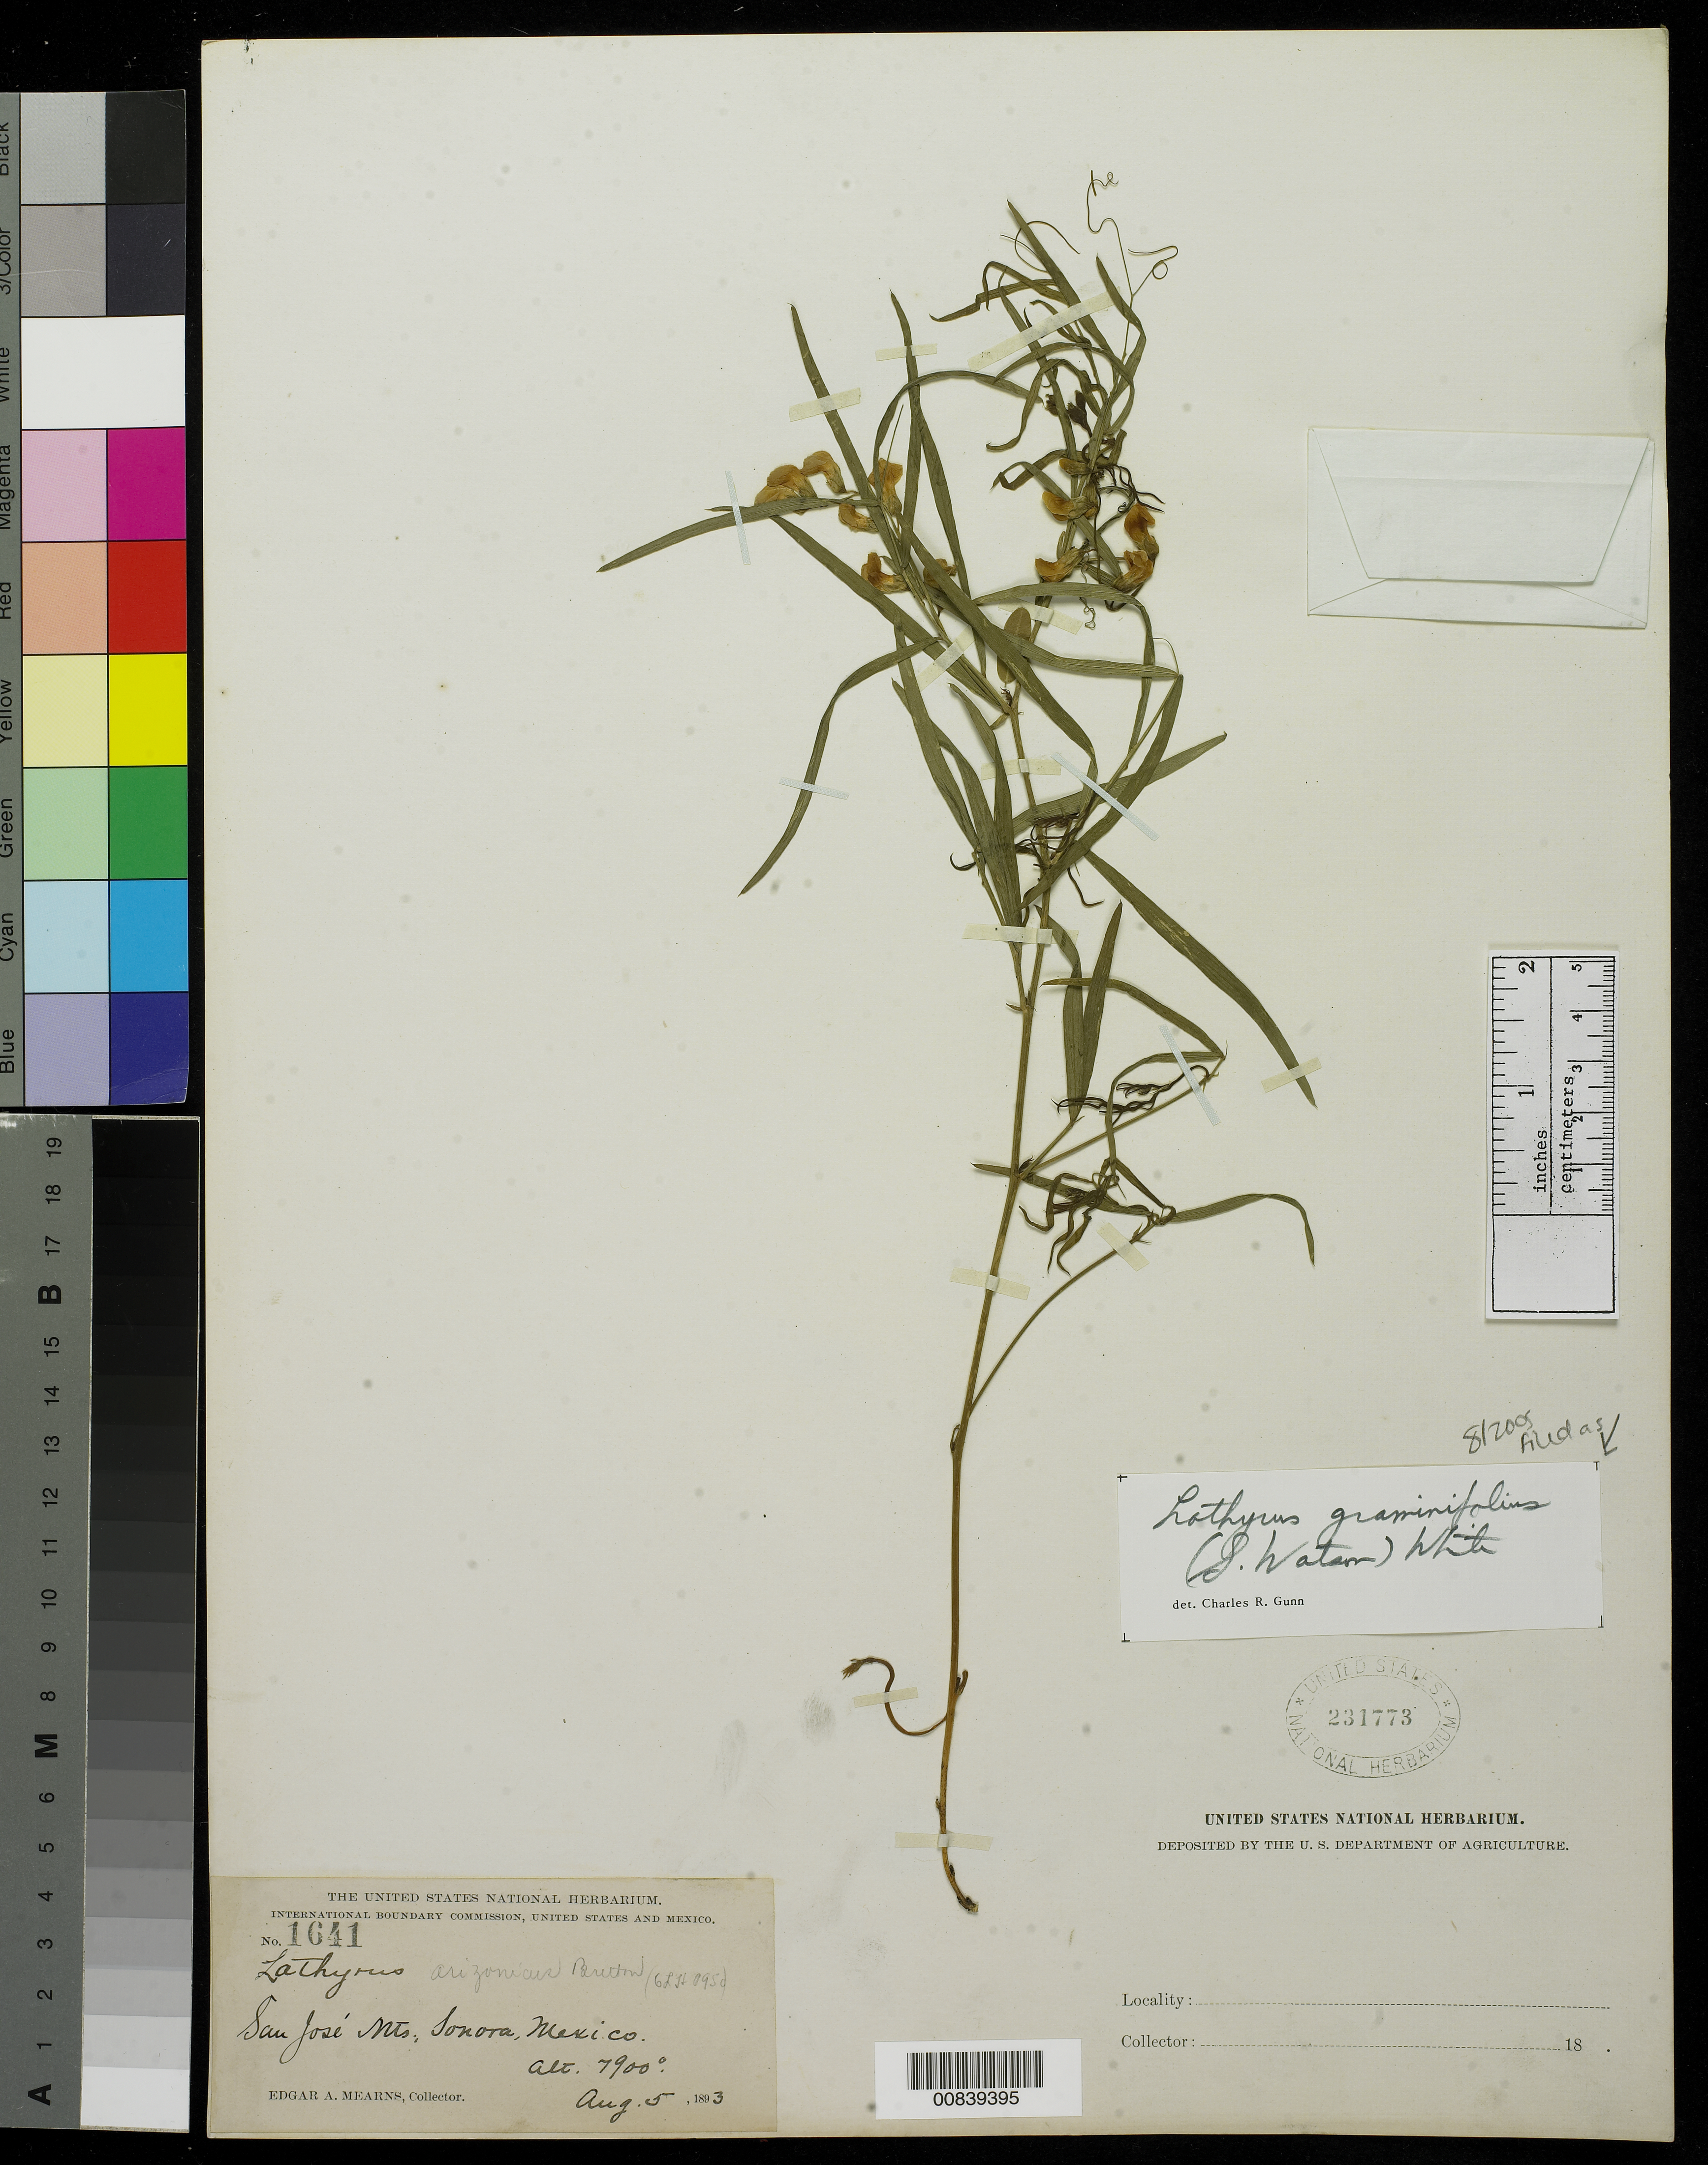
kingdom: Plantae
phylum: Tracheophyta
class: Magnoliopsida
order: Fabales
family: Fabaceae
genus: Lathyrus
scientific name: Lathyrus graminifolius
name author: (S. Watson) T.G. White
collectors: E. A. Mearns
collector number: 1641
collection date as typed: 05 Aug 1893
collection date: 1893-08-05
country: Mexico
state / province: Sonora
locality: San José Mts., Sonora.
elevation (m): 2408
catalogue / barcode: US 231773